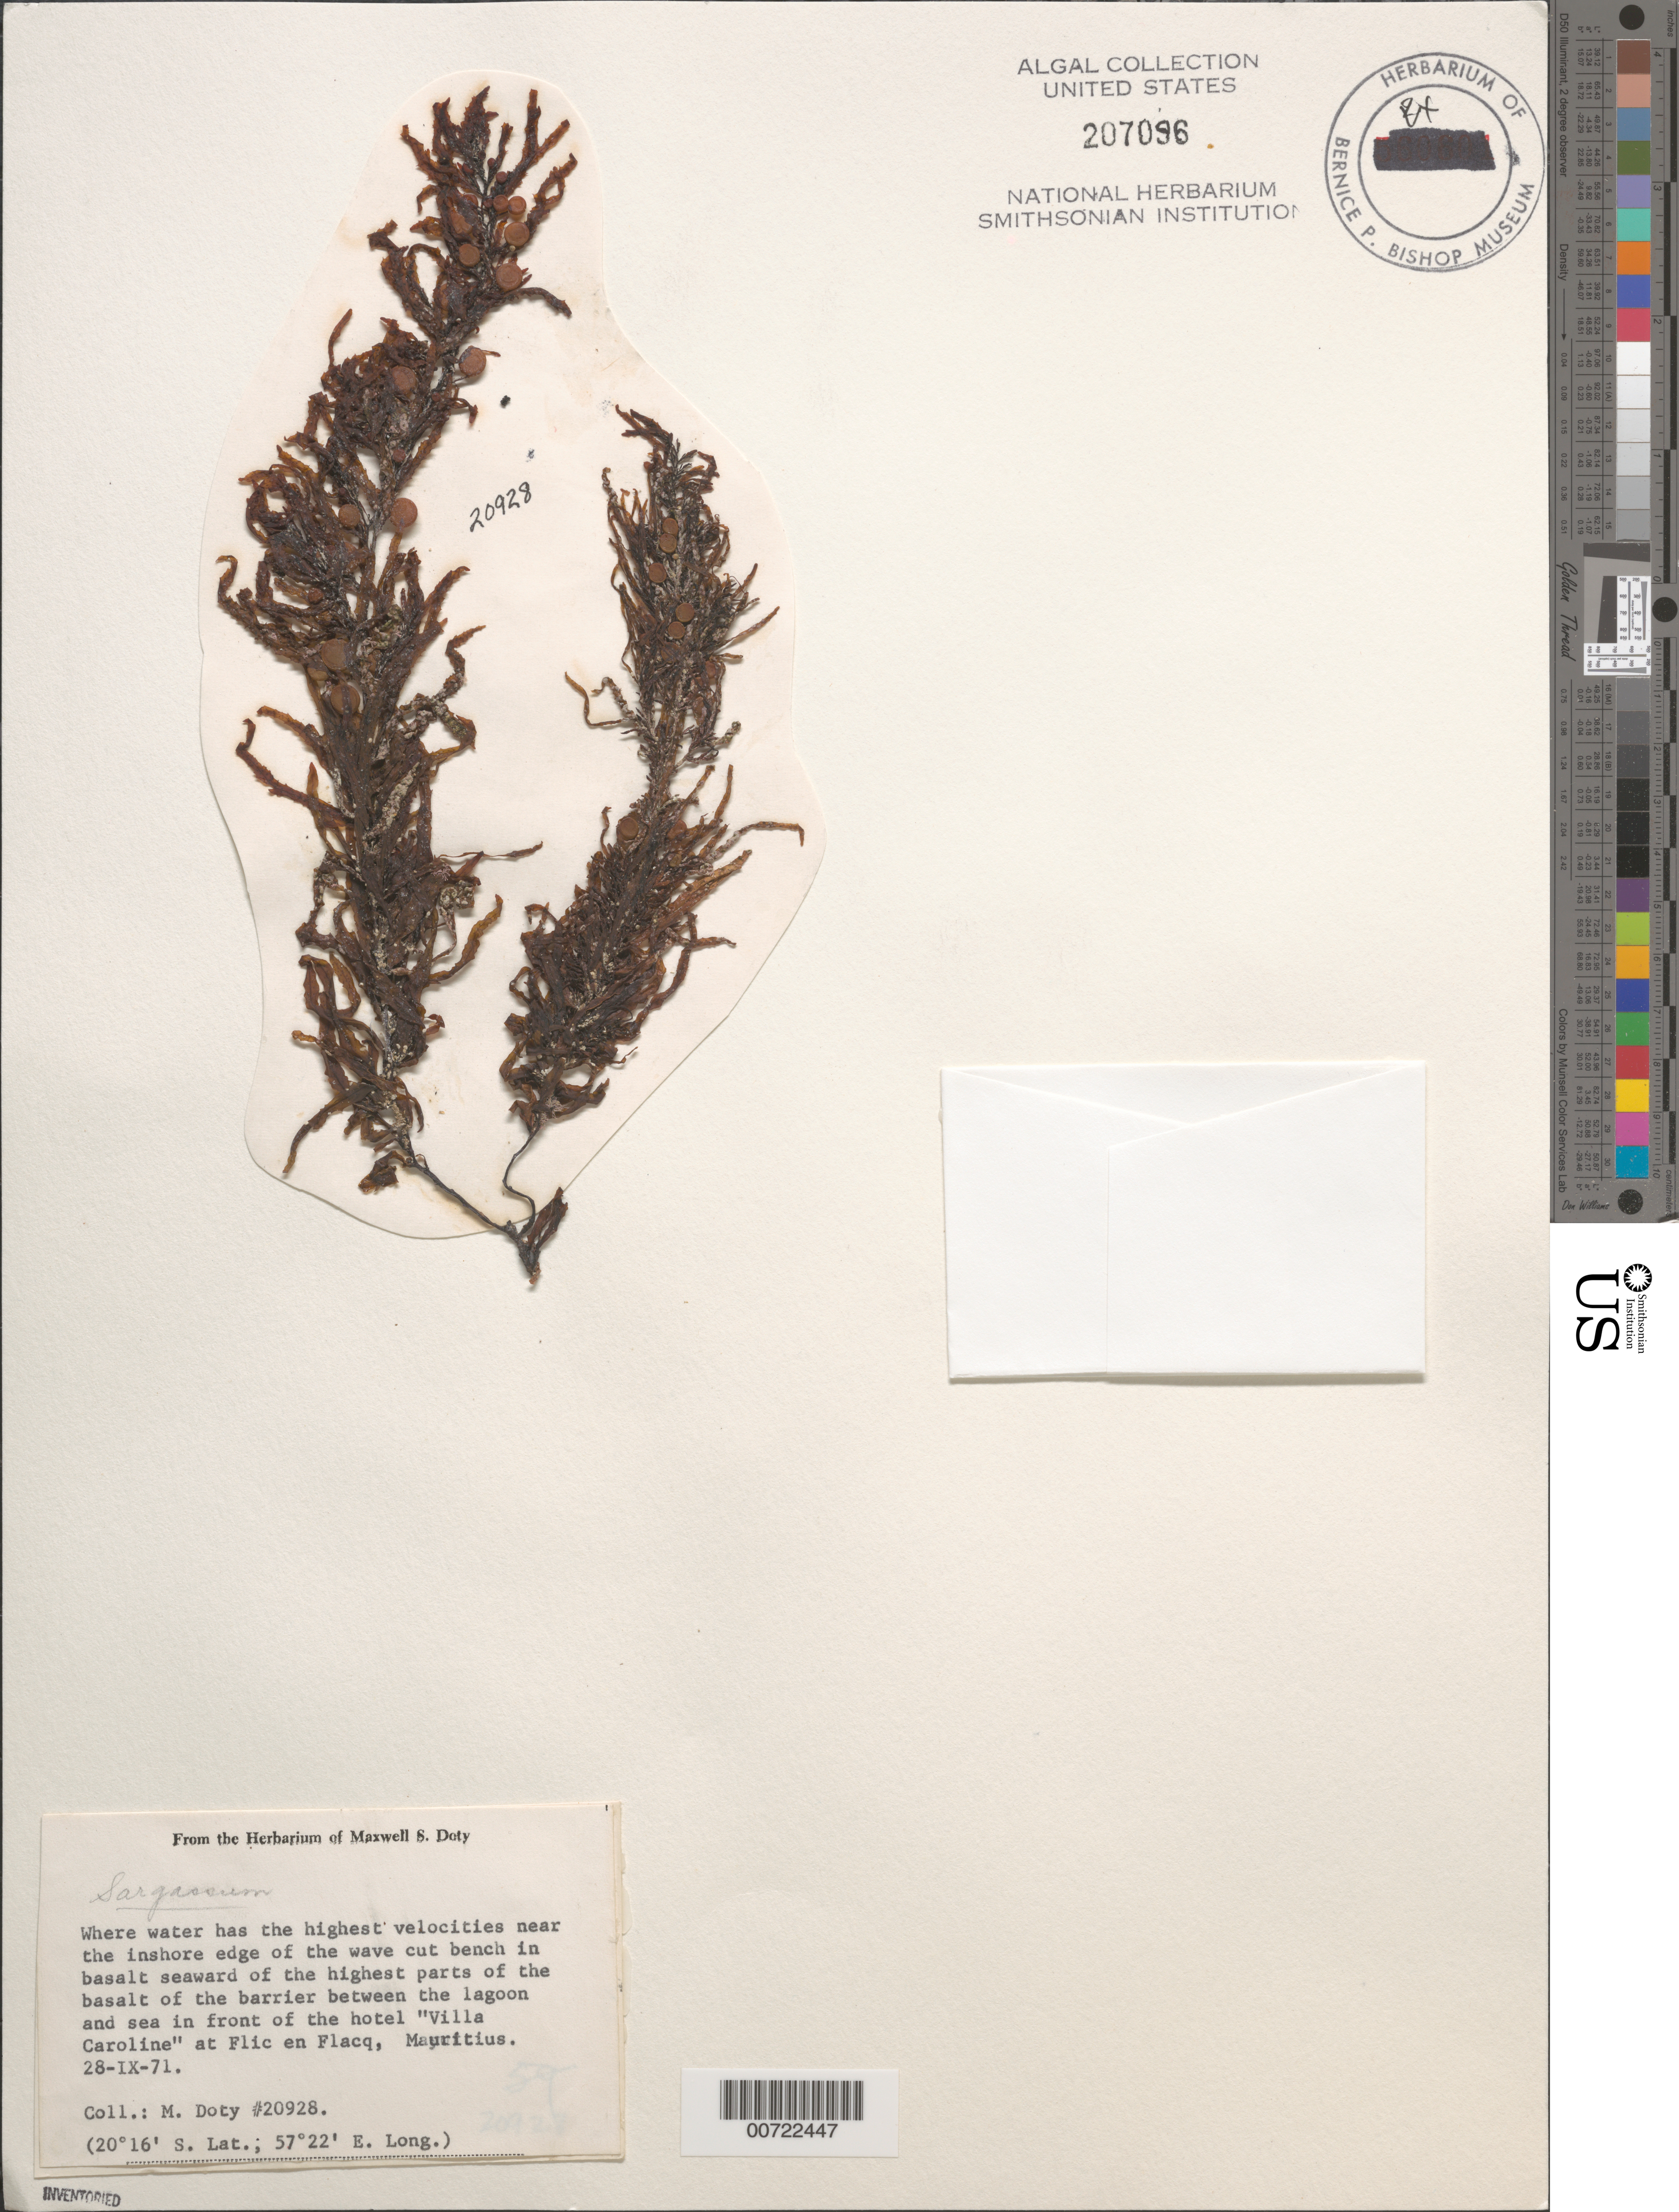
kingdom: Chromista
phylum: Ochrophyta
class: Phaeophyceae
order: Fucales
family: Sargassaceae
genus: Sargassum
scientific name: Sargassum sp.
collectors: M. S. Doty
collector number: MSD 20928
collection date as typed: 28 Sep 1971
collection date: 1971-09-28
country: Mauritius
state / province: Black River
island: Mauritius Island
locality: Flic-en-Flacq, in front of Hotel Villa Caroline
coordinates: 20 16' S, 57 22' E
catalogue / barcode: US 207096